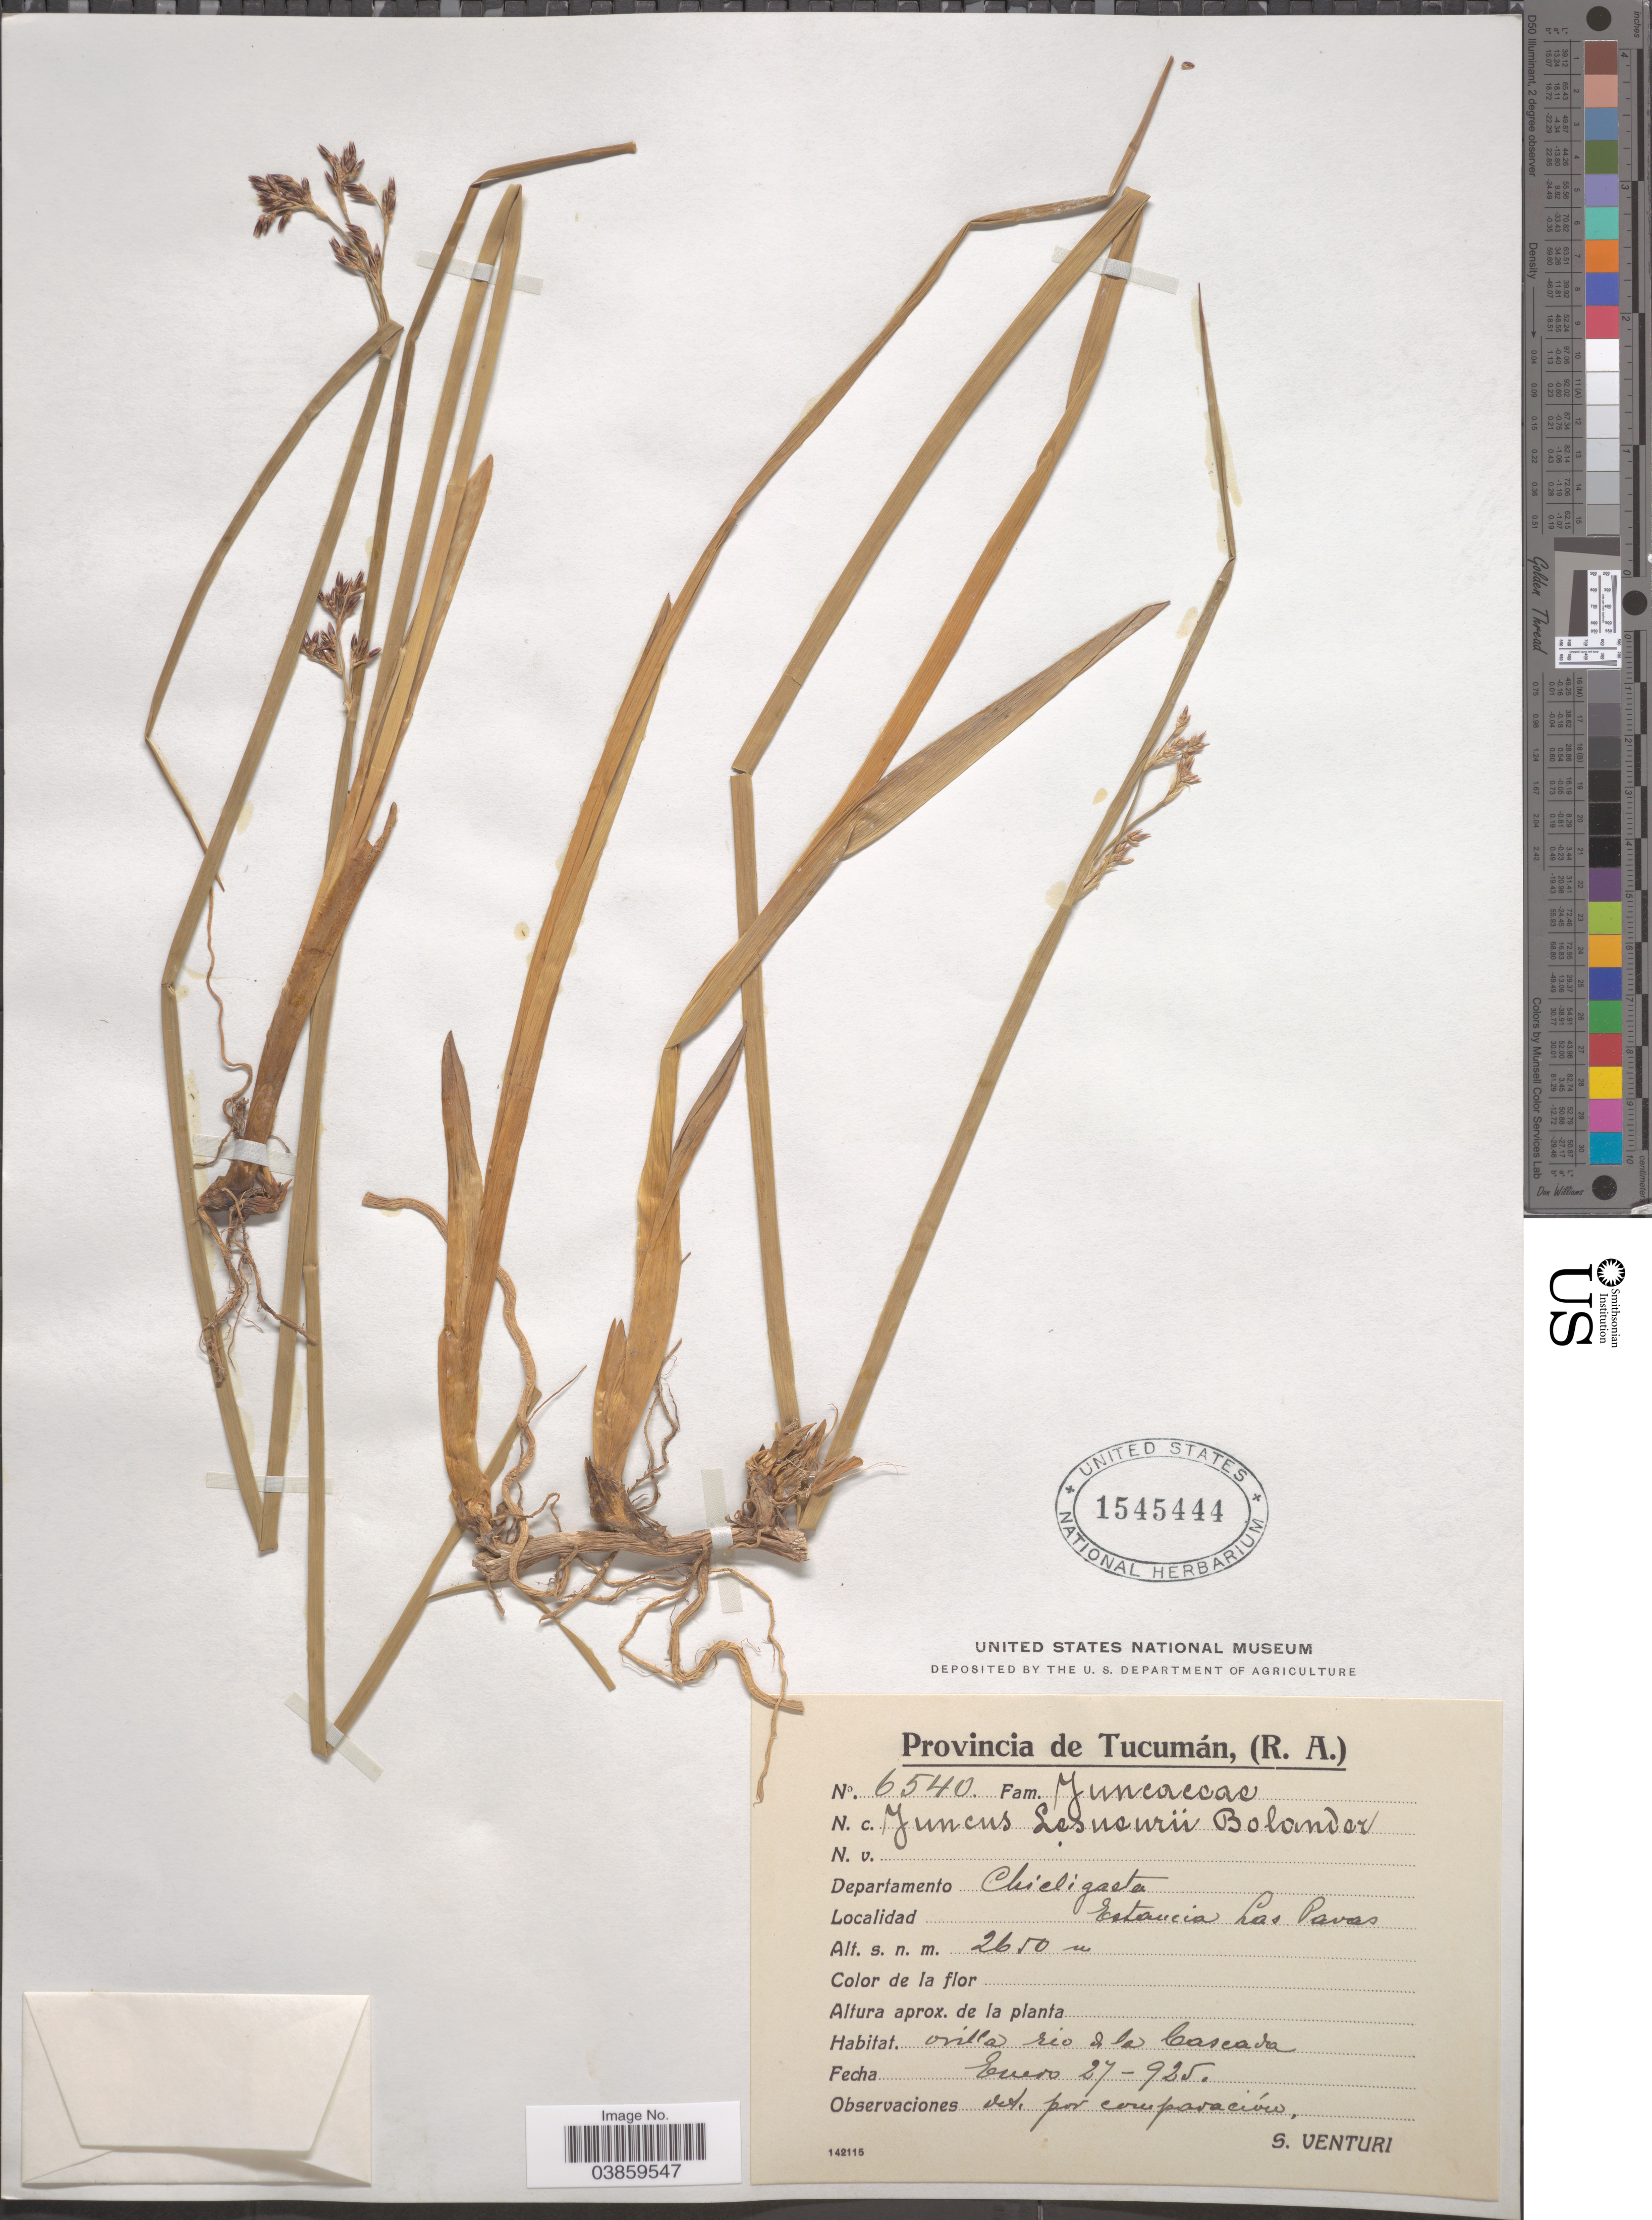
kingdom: Plantae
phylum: Tracheophyta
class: Liliopsida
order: Poales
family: Juncaceae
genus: Juncus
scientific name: Juncus lesueurii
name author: Bol.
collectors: S. Venturi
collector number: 6540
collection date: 1925-01-27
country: Argentina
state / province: Tucuman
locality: Departamento Chicligasta. Estancia Las Pavas.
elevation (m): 2650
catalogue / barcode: US 1545444